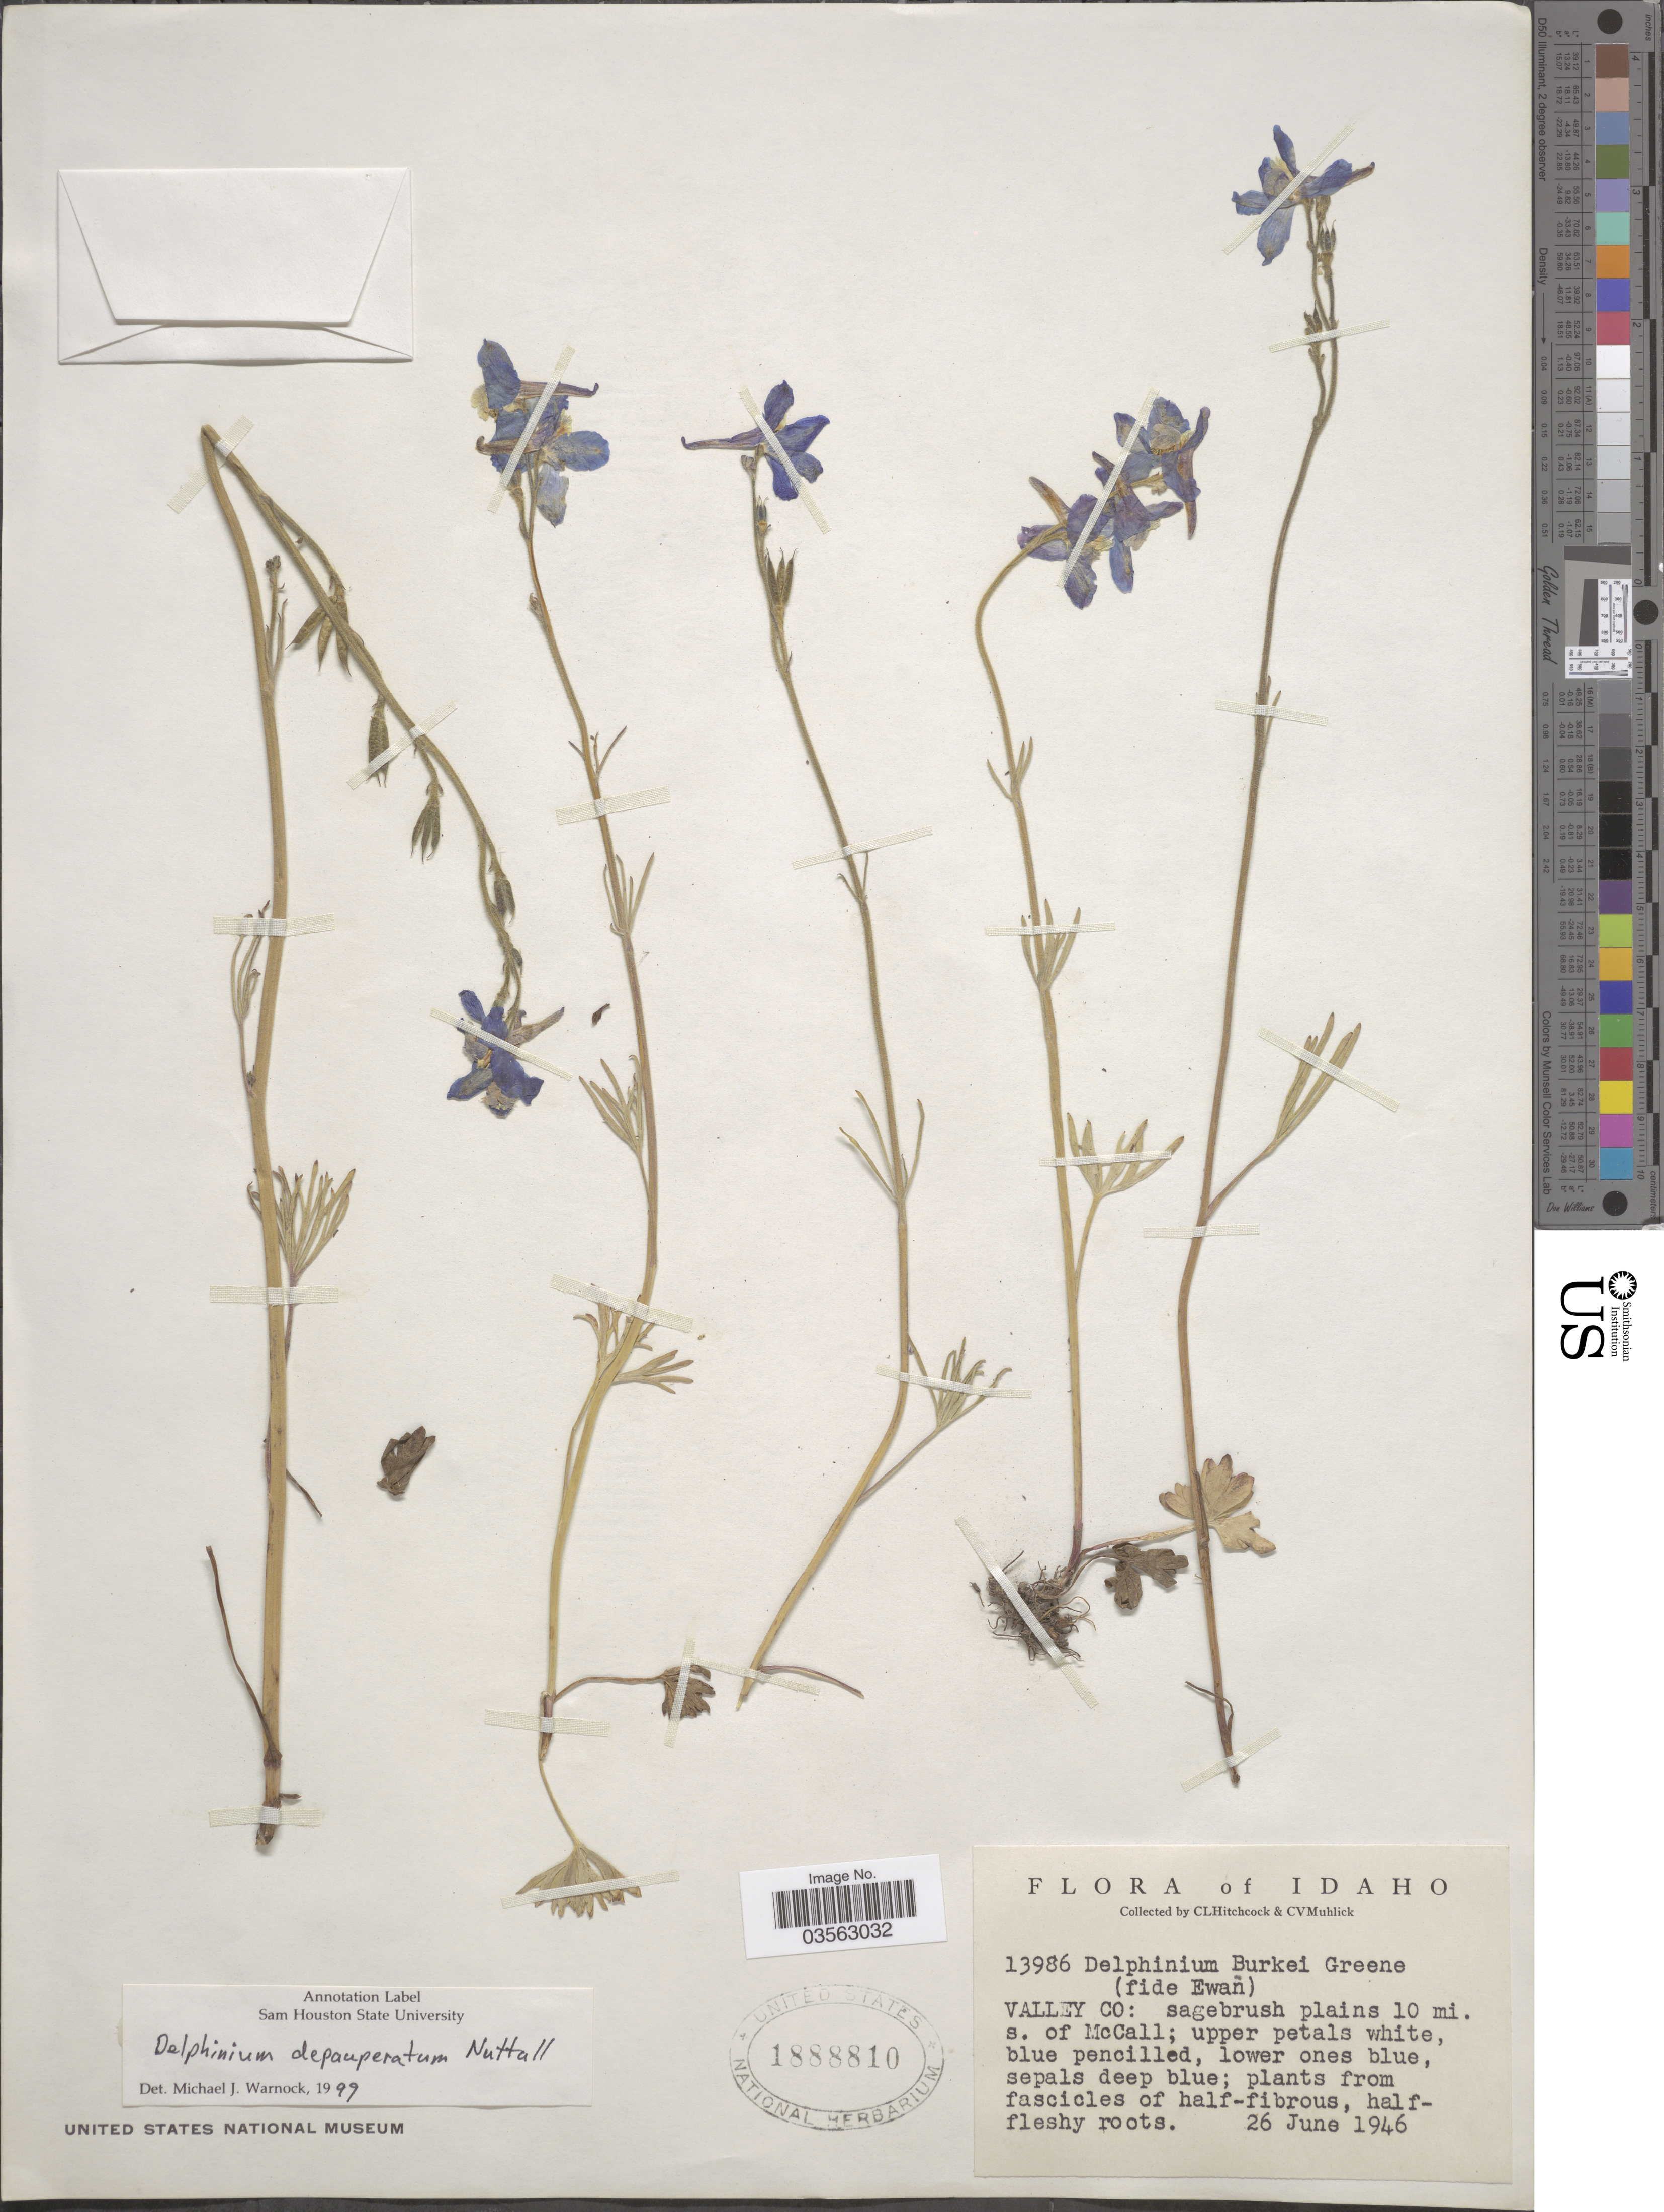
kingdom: Plantae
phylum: Tracheophyta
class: Magnoliopsida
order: Ranunculales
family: Ranunculaceae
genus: Delphinium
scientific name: Delphinium depauperatum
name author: Nutt.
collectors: C. L. Hitchcock & C. V. Muhlick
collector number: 13986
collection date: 1946-06-26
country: United States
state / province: Idaho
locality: Valley Co: sagebrush plains 10 mi. s. of McCall.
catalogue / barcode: US 1888810